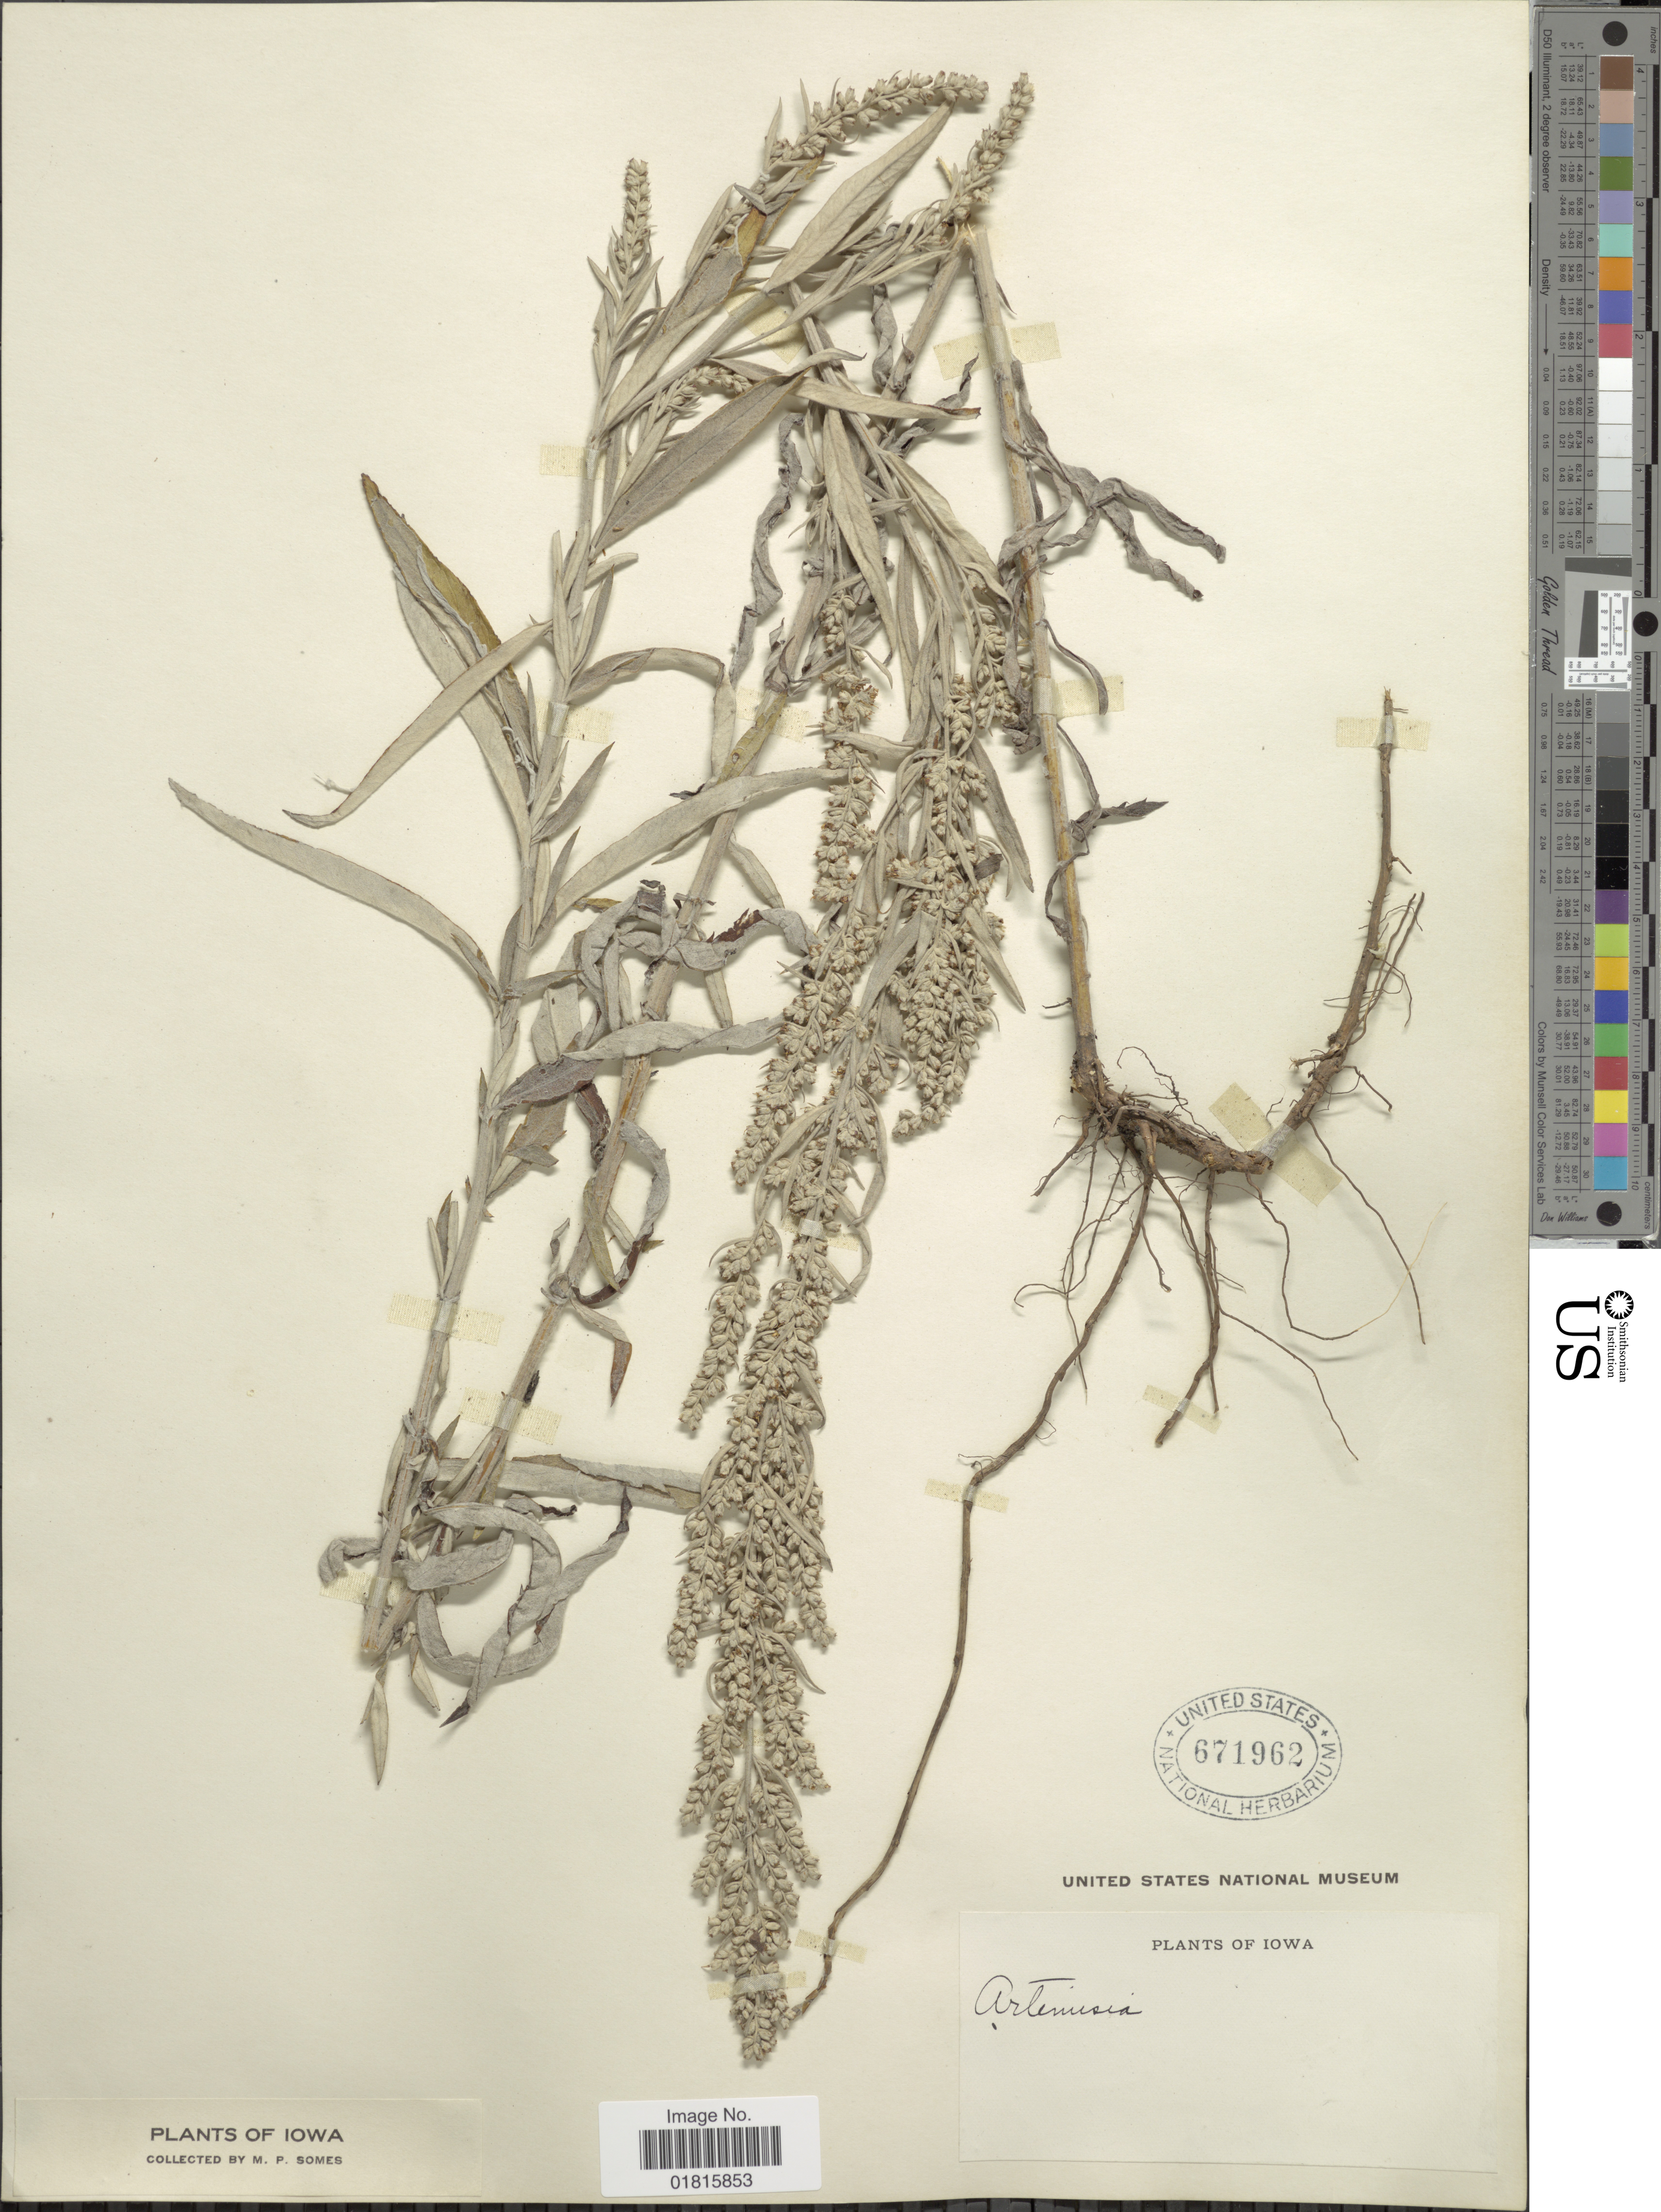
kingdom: Plantae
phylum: Tracheophyta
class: Magnoliopsida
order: Asterales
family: Asteraceae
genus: Artemisia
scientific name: Artemisia gnaphaloides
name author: Nutt.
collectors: M. Somes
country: United States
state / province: Iowa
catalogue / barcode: US 671962